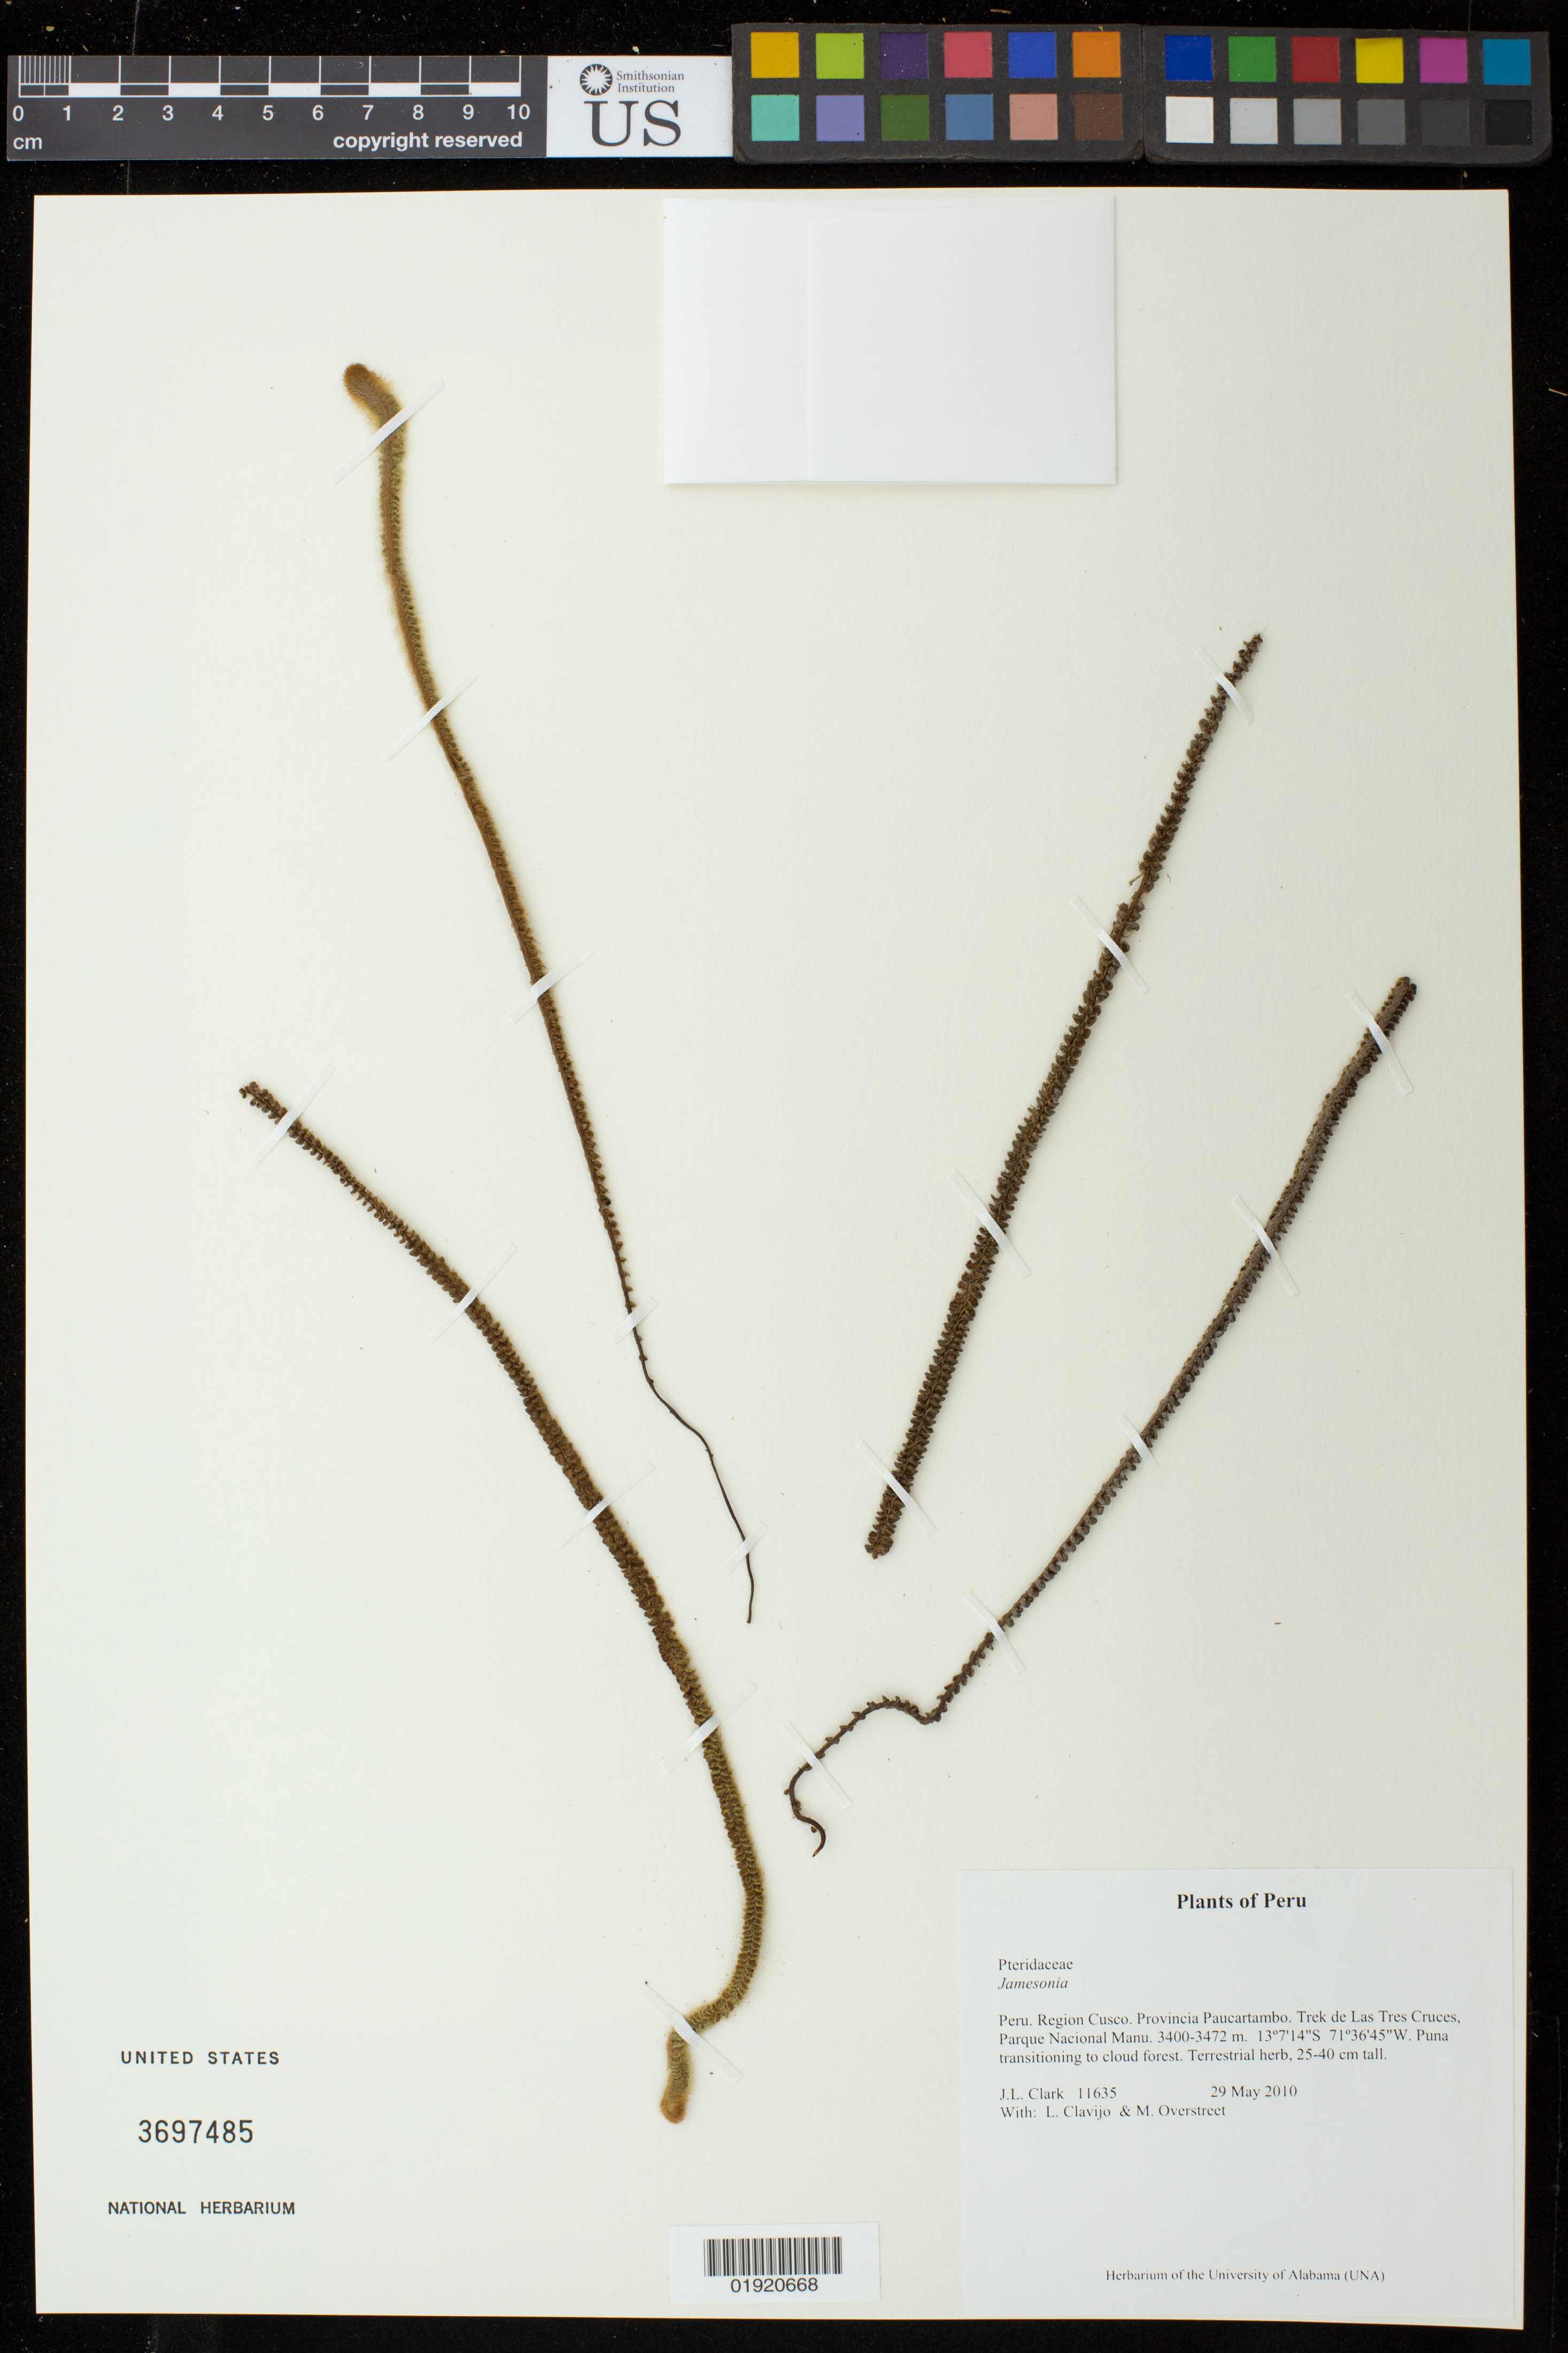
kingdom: Plantae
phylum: Tracheophyta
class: Polypodiopsida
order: Polypodiales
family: Pteridaceae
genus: Jamesonia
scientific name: Jamesonia sp.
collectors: J. L. Clark, L. Clavijo & M. Overstreet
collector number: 11635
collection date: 2010-05-29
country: Peru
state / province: Cusco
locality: Peru. Region Cusco. Provincia Paucartambo. Trek de Las Tres Cruces, Parque Nacional Manu.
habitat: Puna transitioning to cloud forest.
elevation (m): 3400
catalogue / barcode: US 3697485